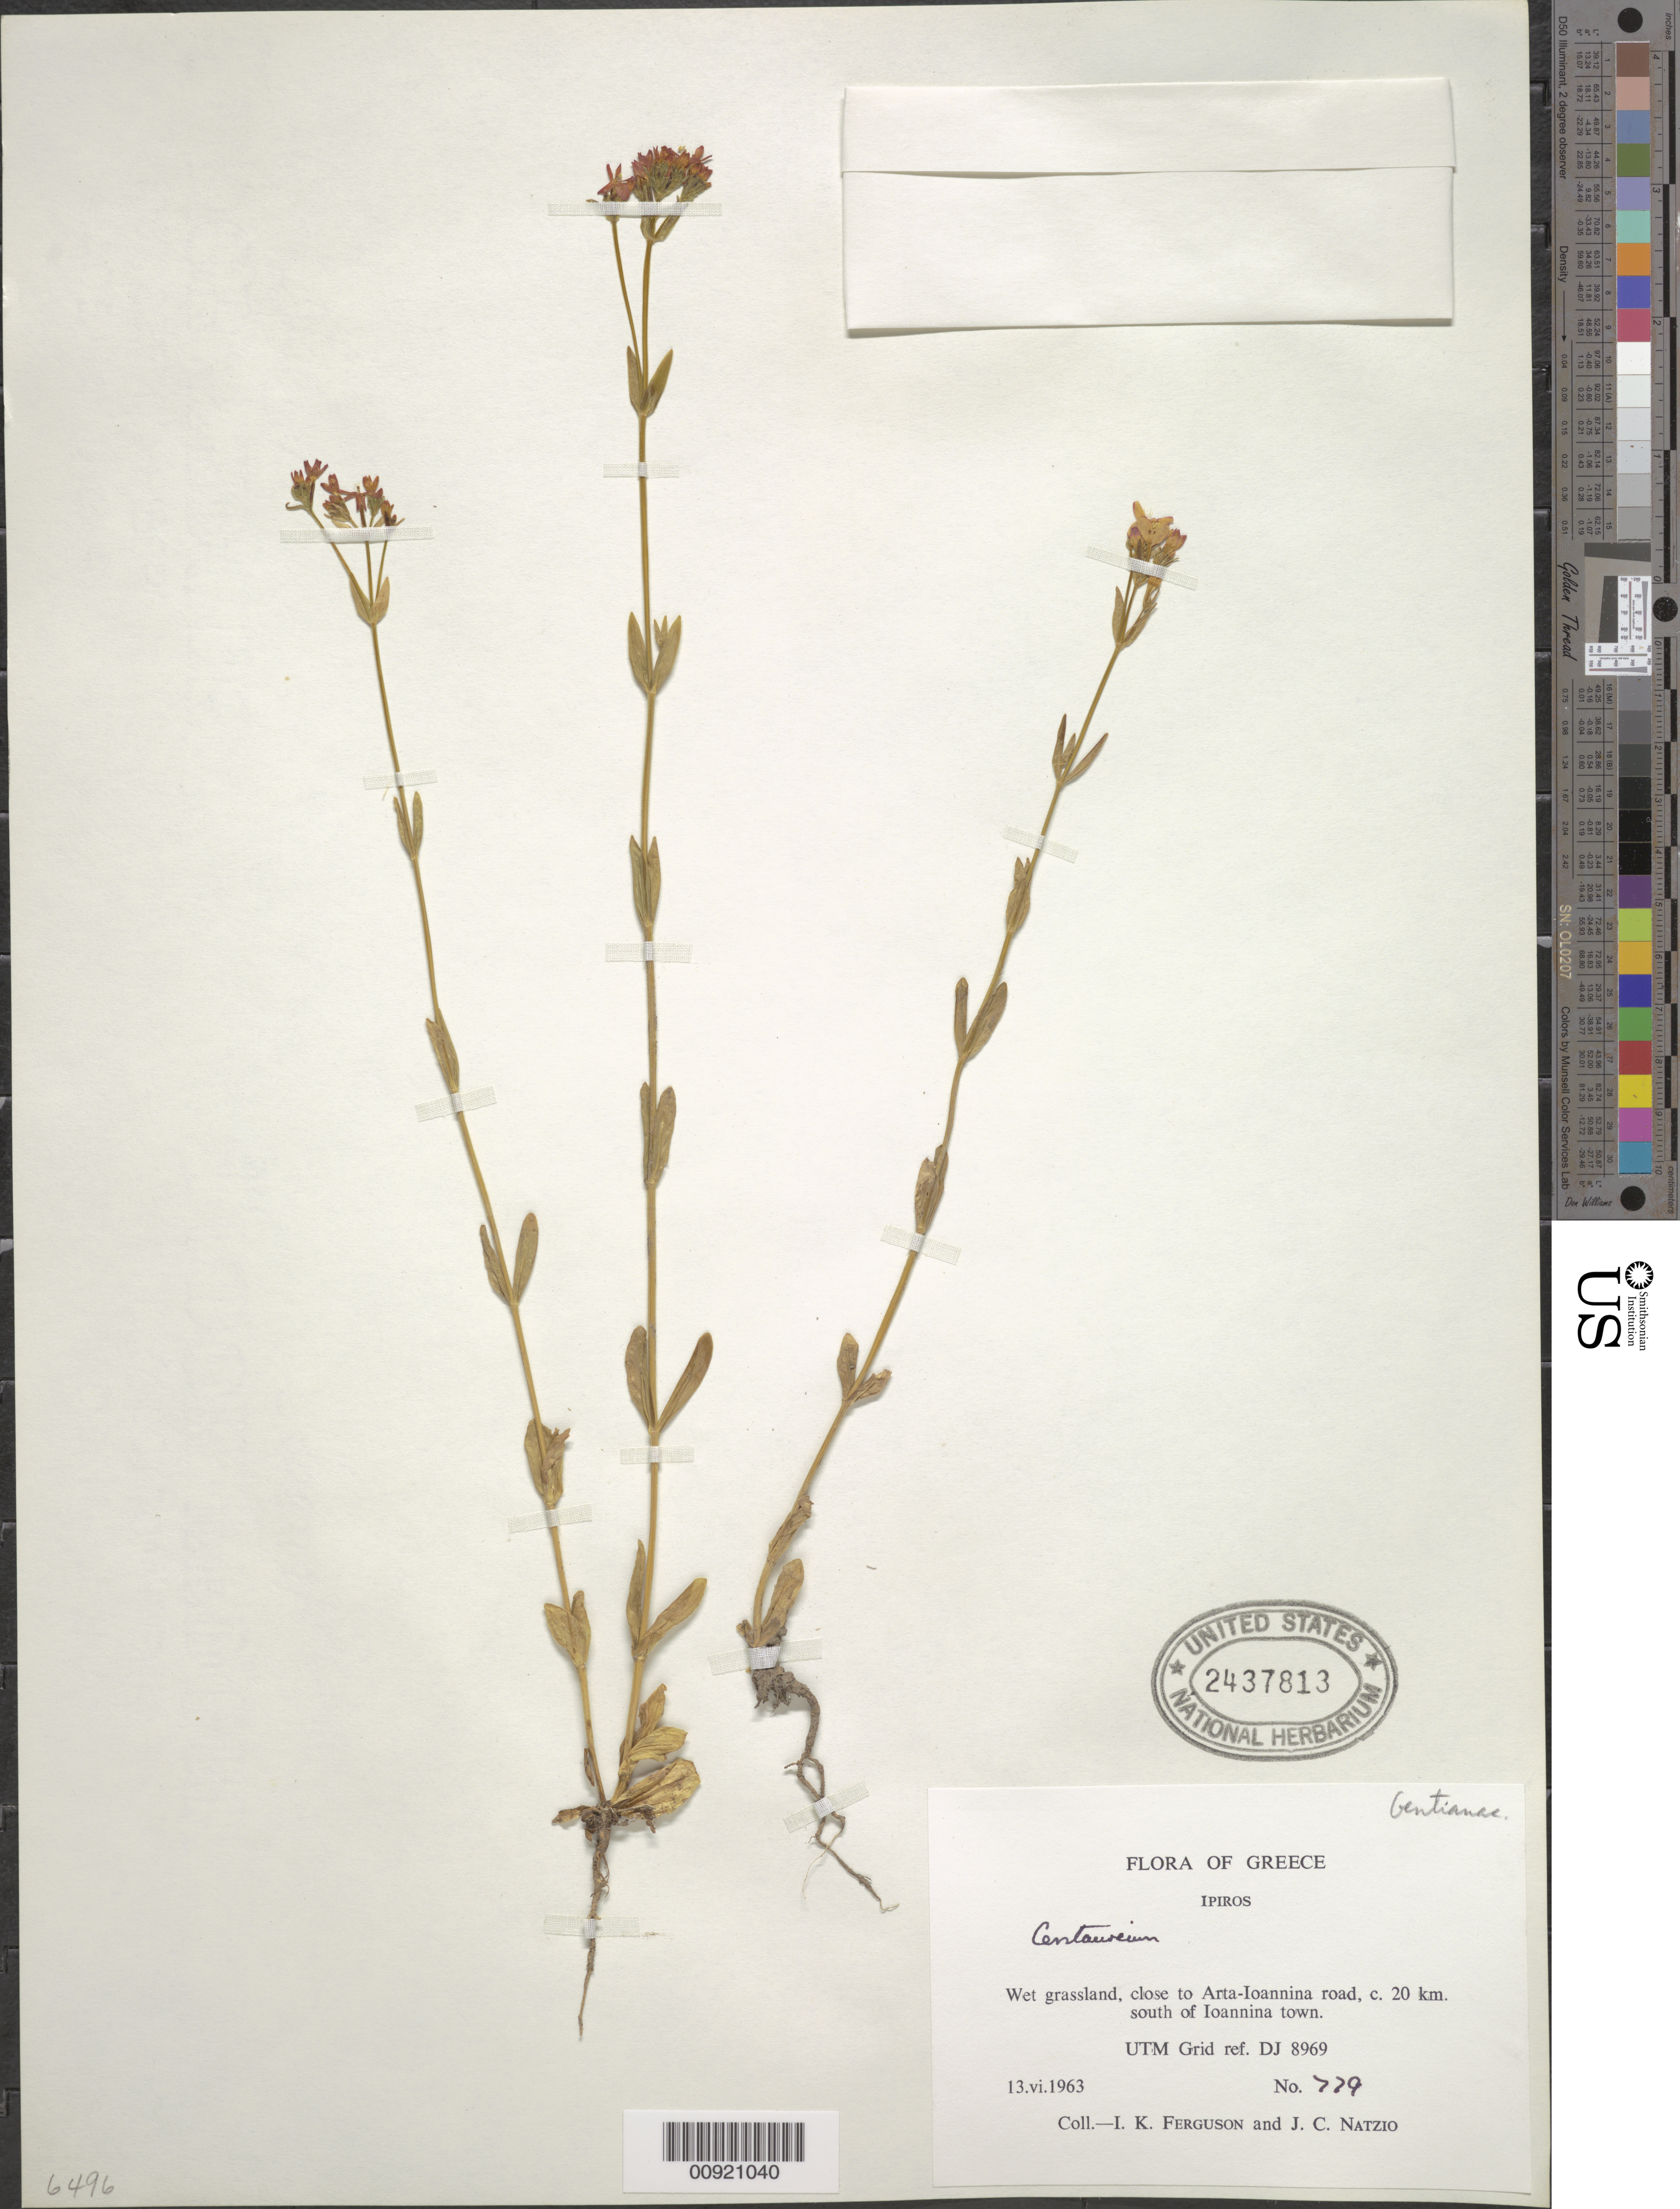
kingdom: Plantae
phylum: Tracheophyta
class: Magnoliopsida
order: Gentianales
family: Gentianaceae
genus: Erythraea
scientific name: Erythraea centaurium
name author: (L.) Borkh.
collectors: I. K. Ferguson & J. Natzio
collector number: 779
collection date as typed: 13 Jun 1963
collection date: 1963-06-13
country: Greece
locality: Wet grassland, close to Arta-Ioannina road, c. 20 km. south of Ioannina town. UTM grid ref. DJ 8969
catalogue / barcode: US 2437813